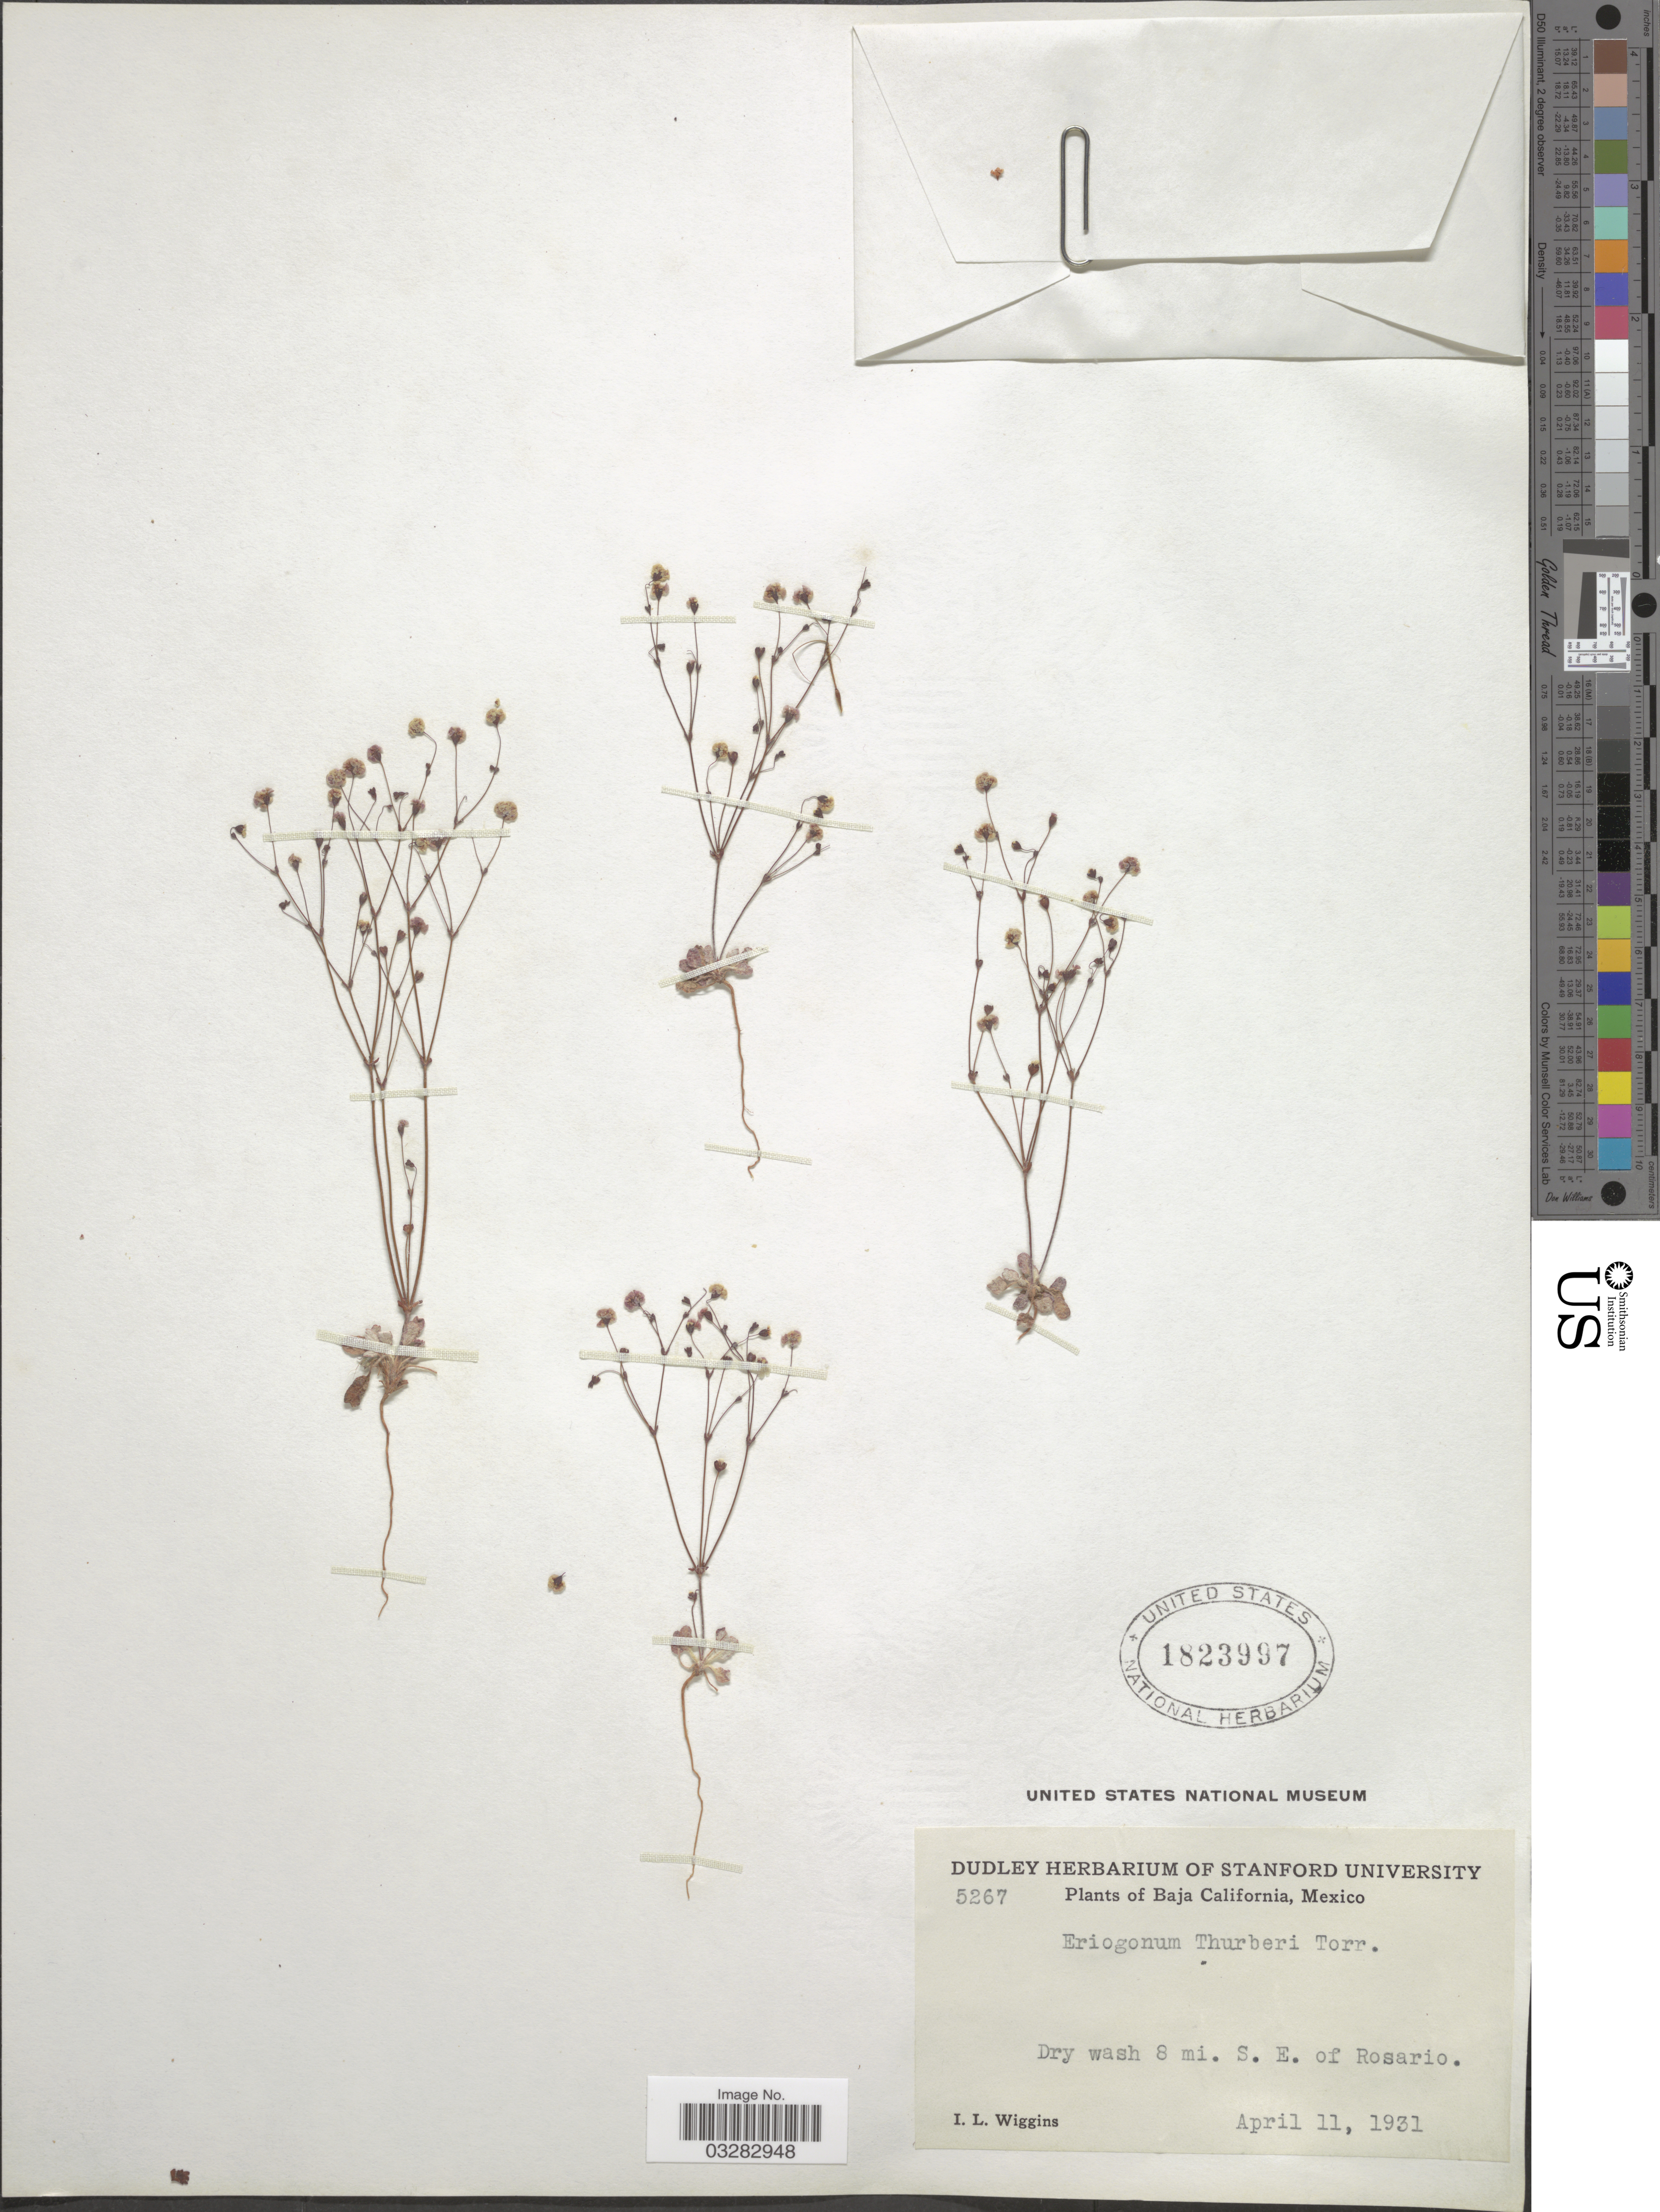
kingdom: Plantae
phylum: Tracheophyta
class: Magnoliopsida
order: Caryophyllales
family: Polygonaceae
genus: Eriogonum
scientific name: Eriogonum thurberi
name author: Torr.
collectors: I. L. Wiggins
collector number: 5267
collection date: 1931-04-11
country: Mexico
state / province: Baja California Norte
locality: Dry wash 8 mi. S.E. of Rosario.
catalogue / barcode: US 1823997